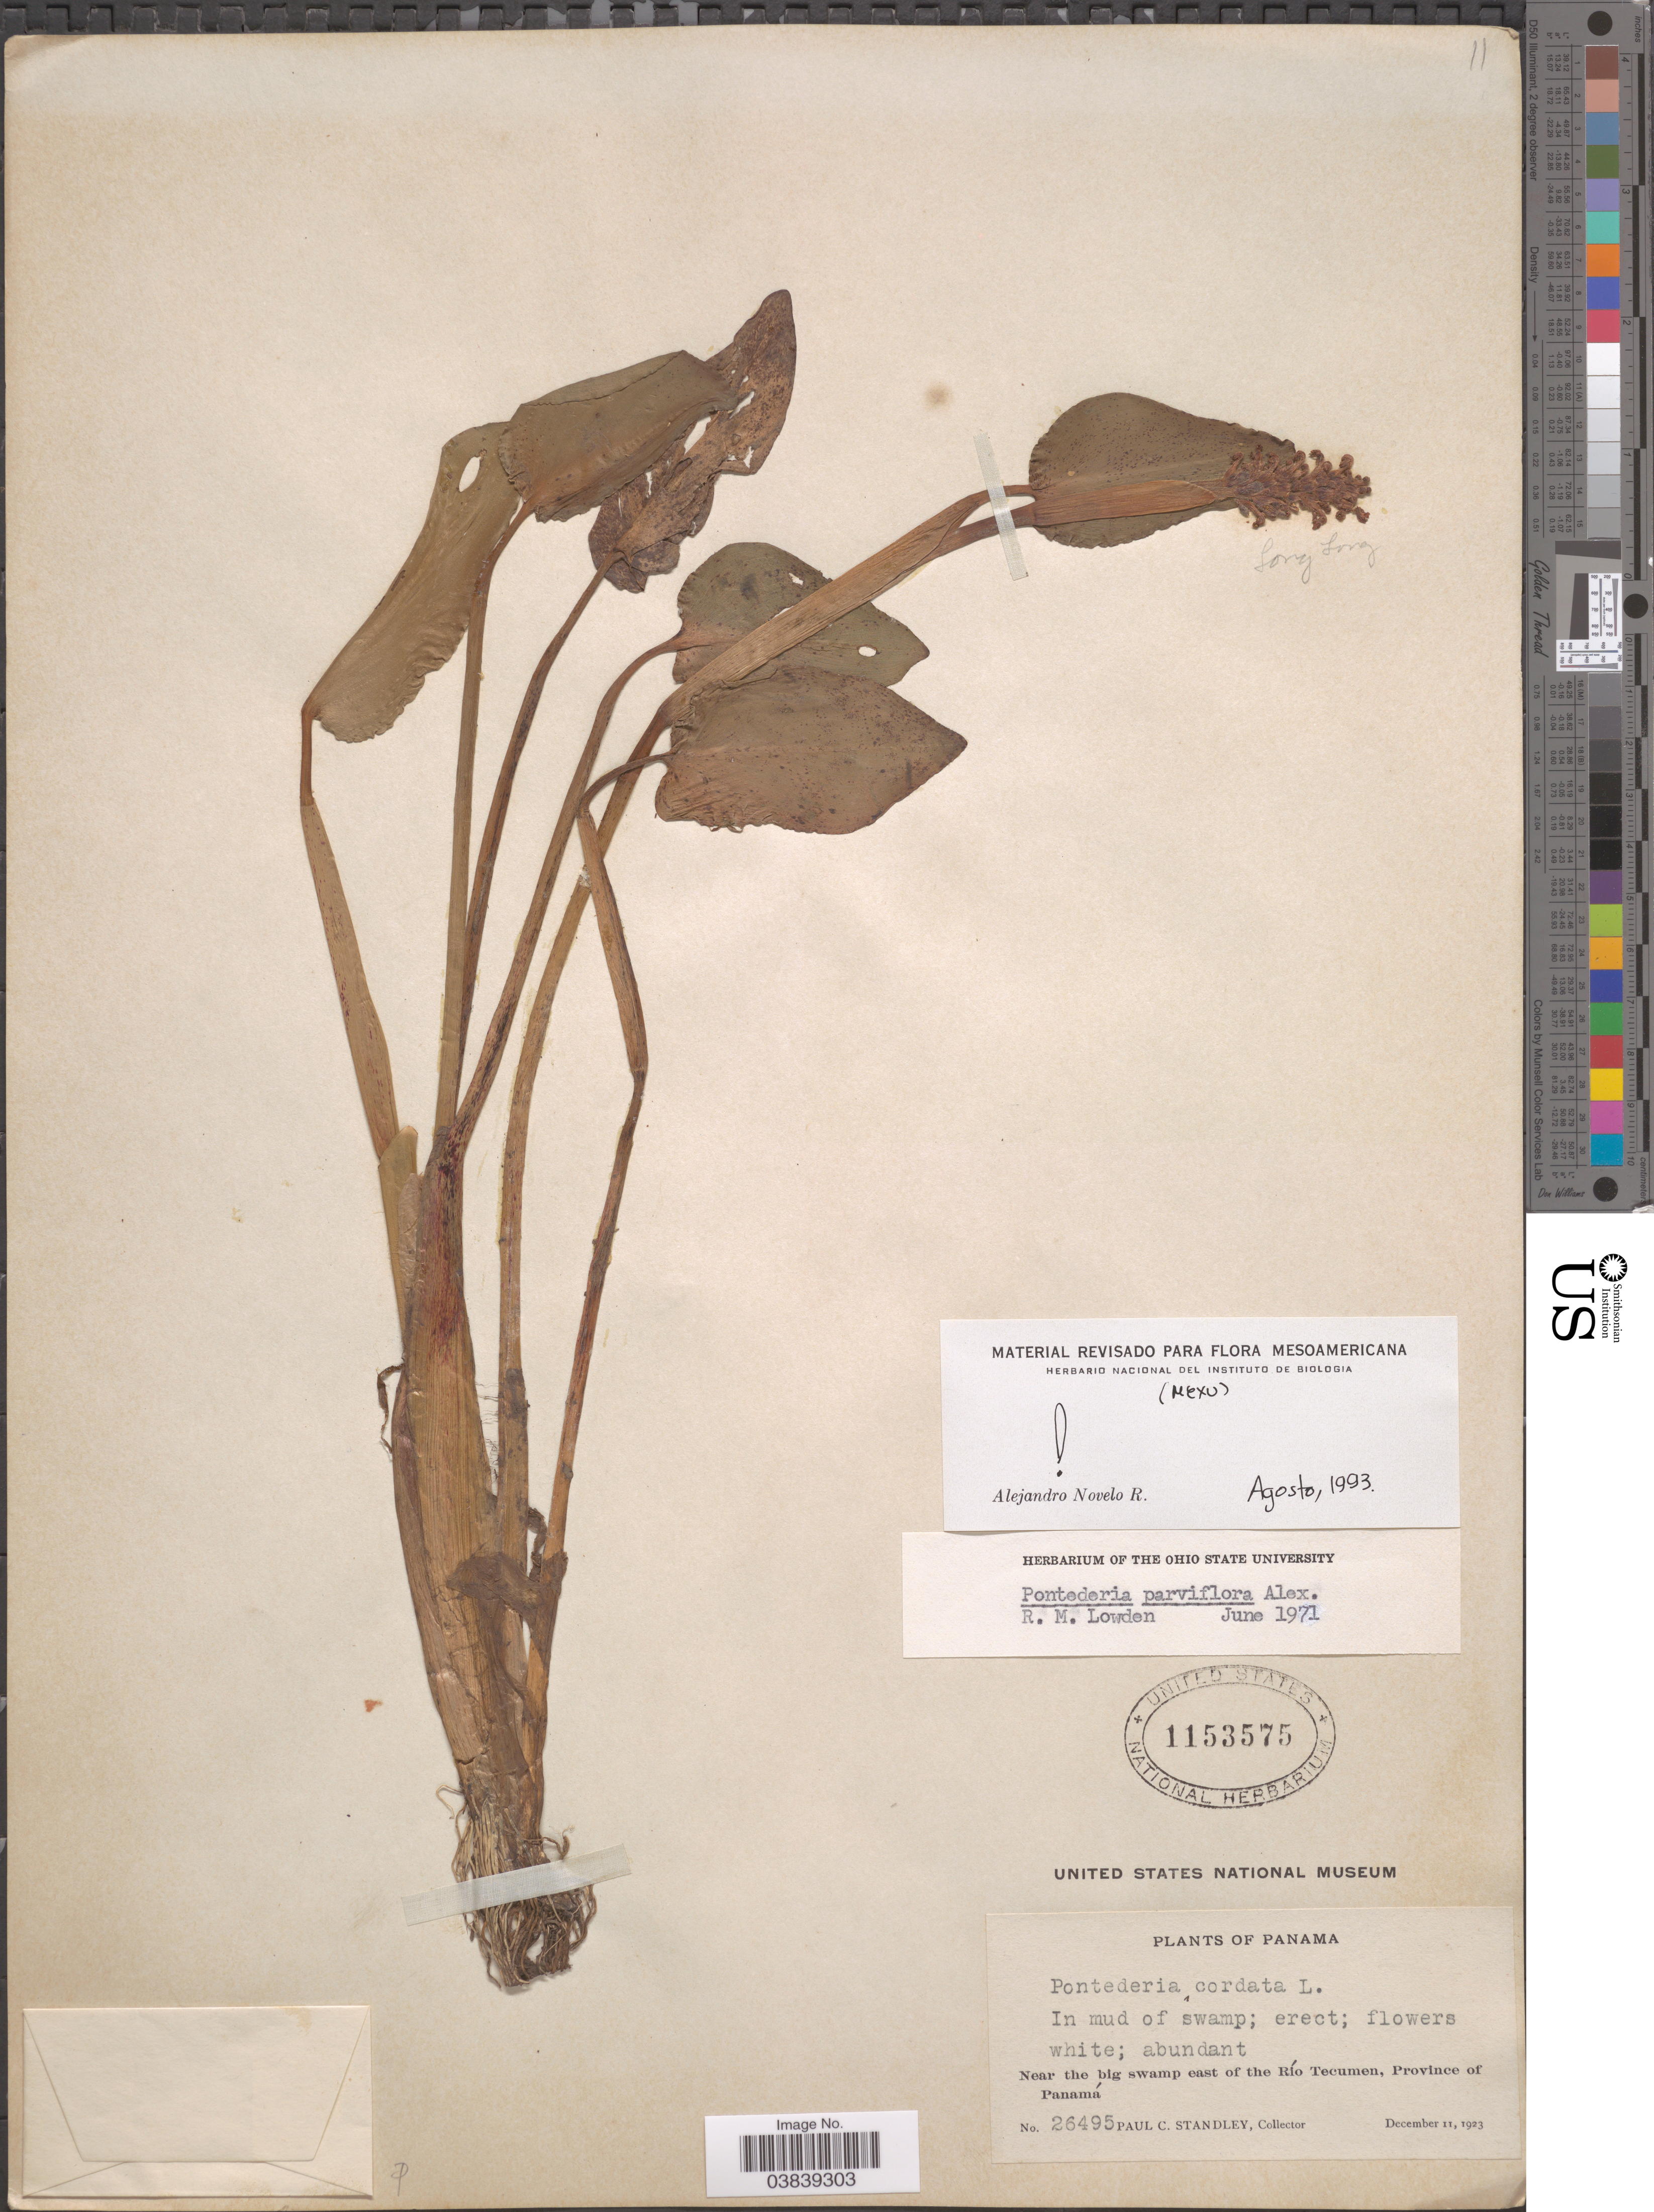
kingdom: Plantae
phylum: Tracheophyta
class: Liliopsida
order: Commelinales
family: Pontederiaceae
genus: Pontederia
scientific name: Pontederia parviflora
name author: Alexander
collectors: P. C. Standley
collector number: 26495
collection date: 1923-12-11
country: Panama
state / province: Panamá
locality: Near the big swamp east of the Río Tecumen.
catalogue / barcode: US 1153575